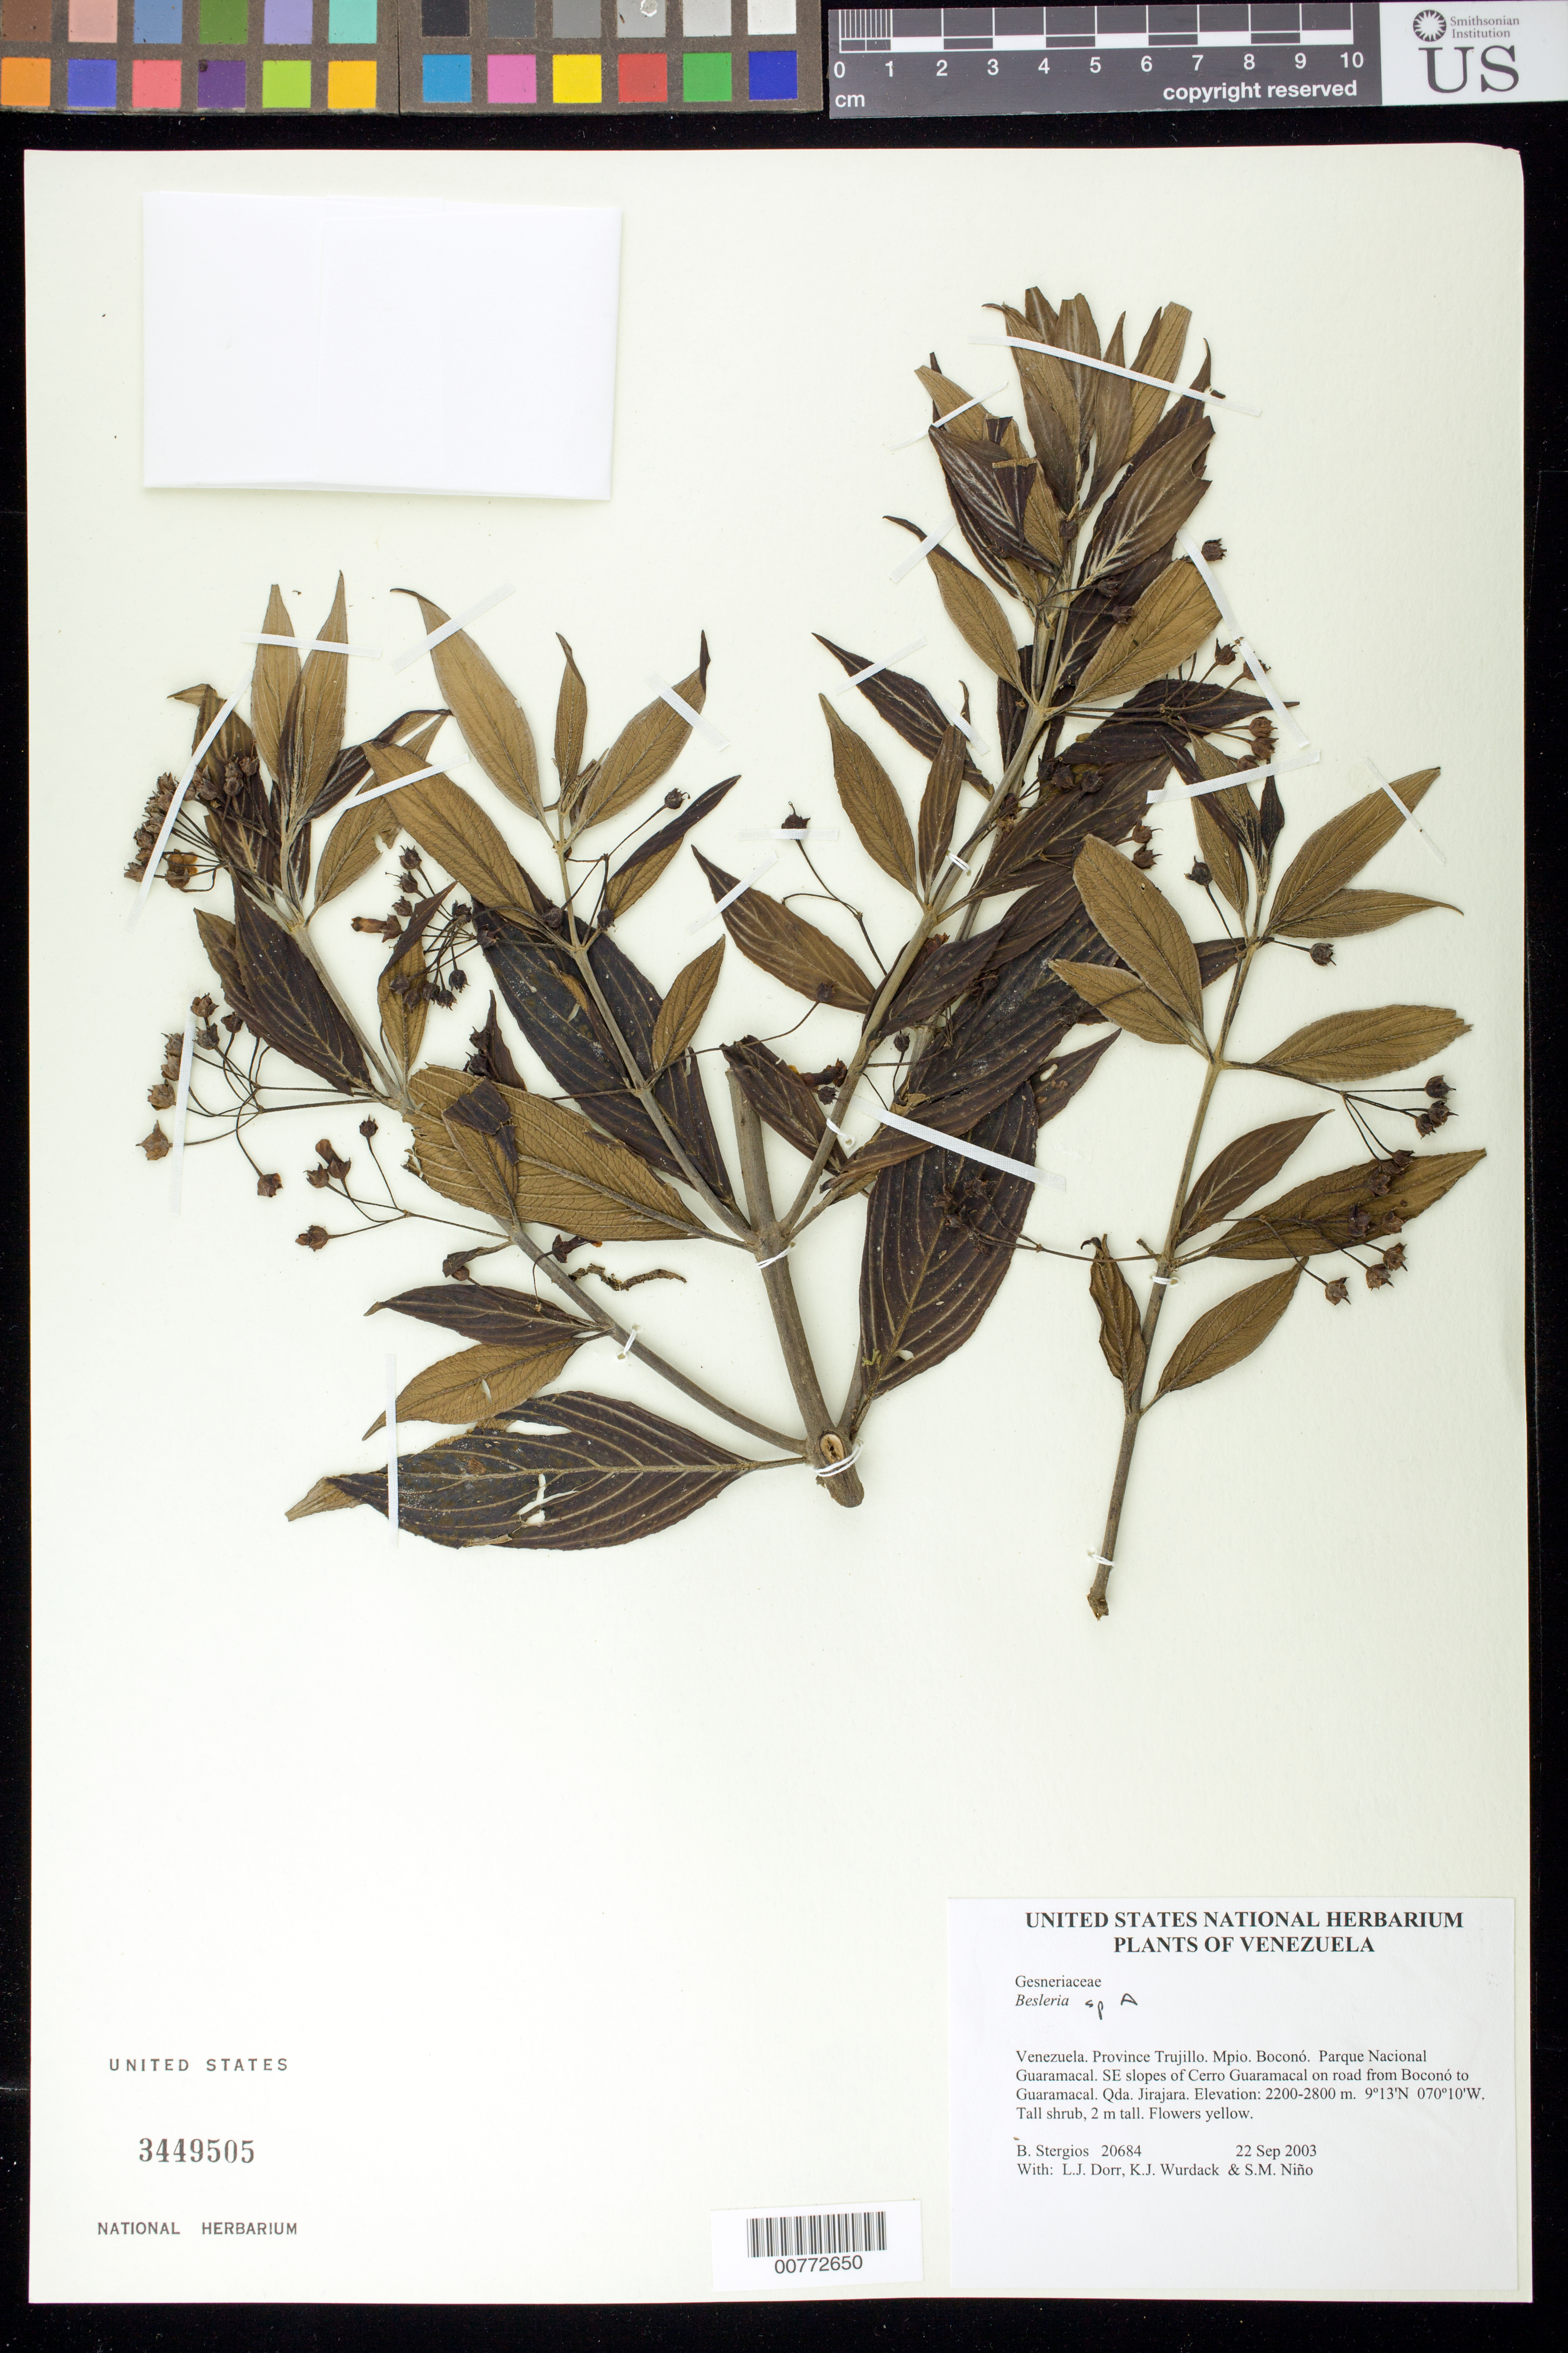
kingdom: Plantae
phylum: Tracheophyta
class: Magnoliopsida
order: Lamiales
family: Gesneriaceae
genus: Besleria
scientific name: Besleria sp.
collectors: B. G. Stergios, L. J. Dorr, K. Wurdack & S. M. Niño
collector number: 20684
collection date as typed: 22 Sep 2003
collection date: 2003-09-22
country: Venezuela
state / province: Trujillo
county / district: Boconó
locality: Parque Nacional Guaramacal. SE slopes of Cerro Guaramacal on road from Boconó to Guaramacal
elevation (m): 2200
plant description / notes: PORT, US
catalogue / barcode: US 3449505